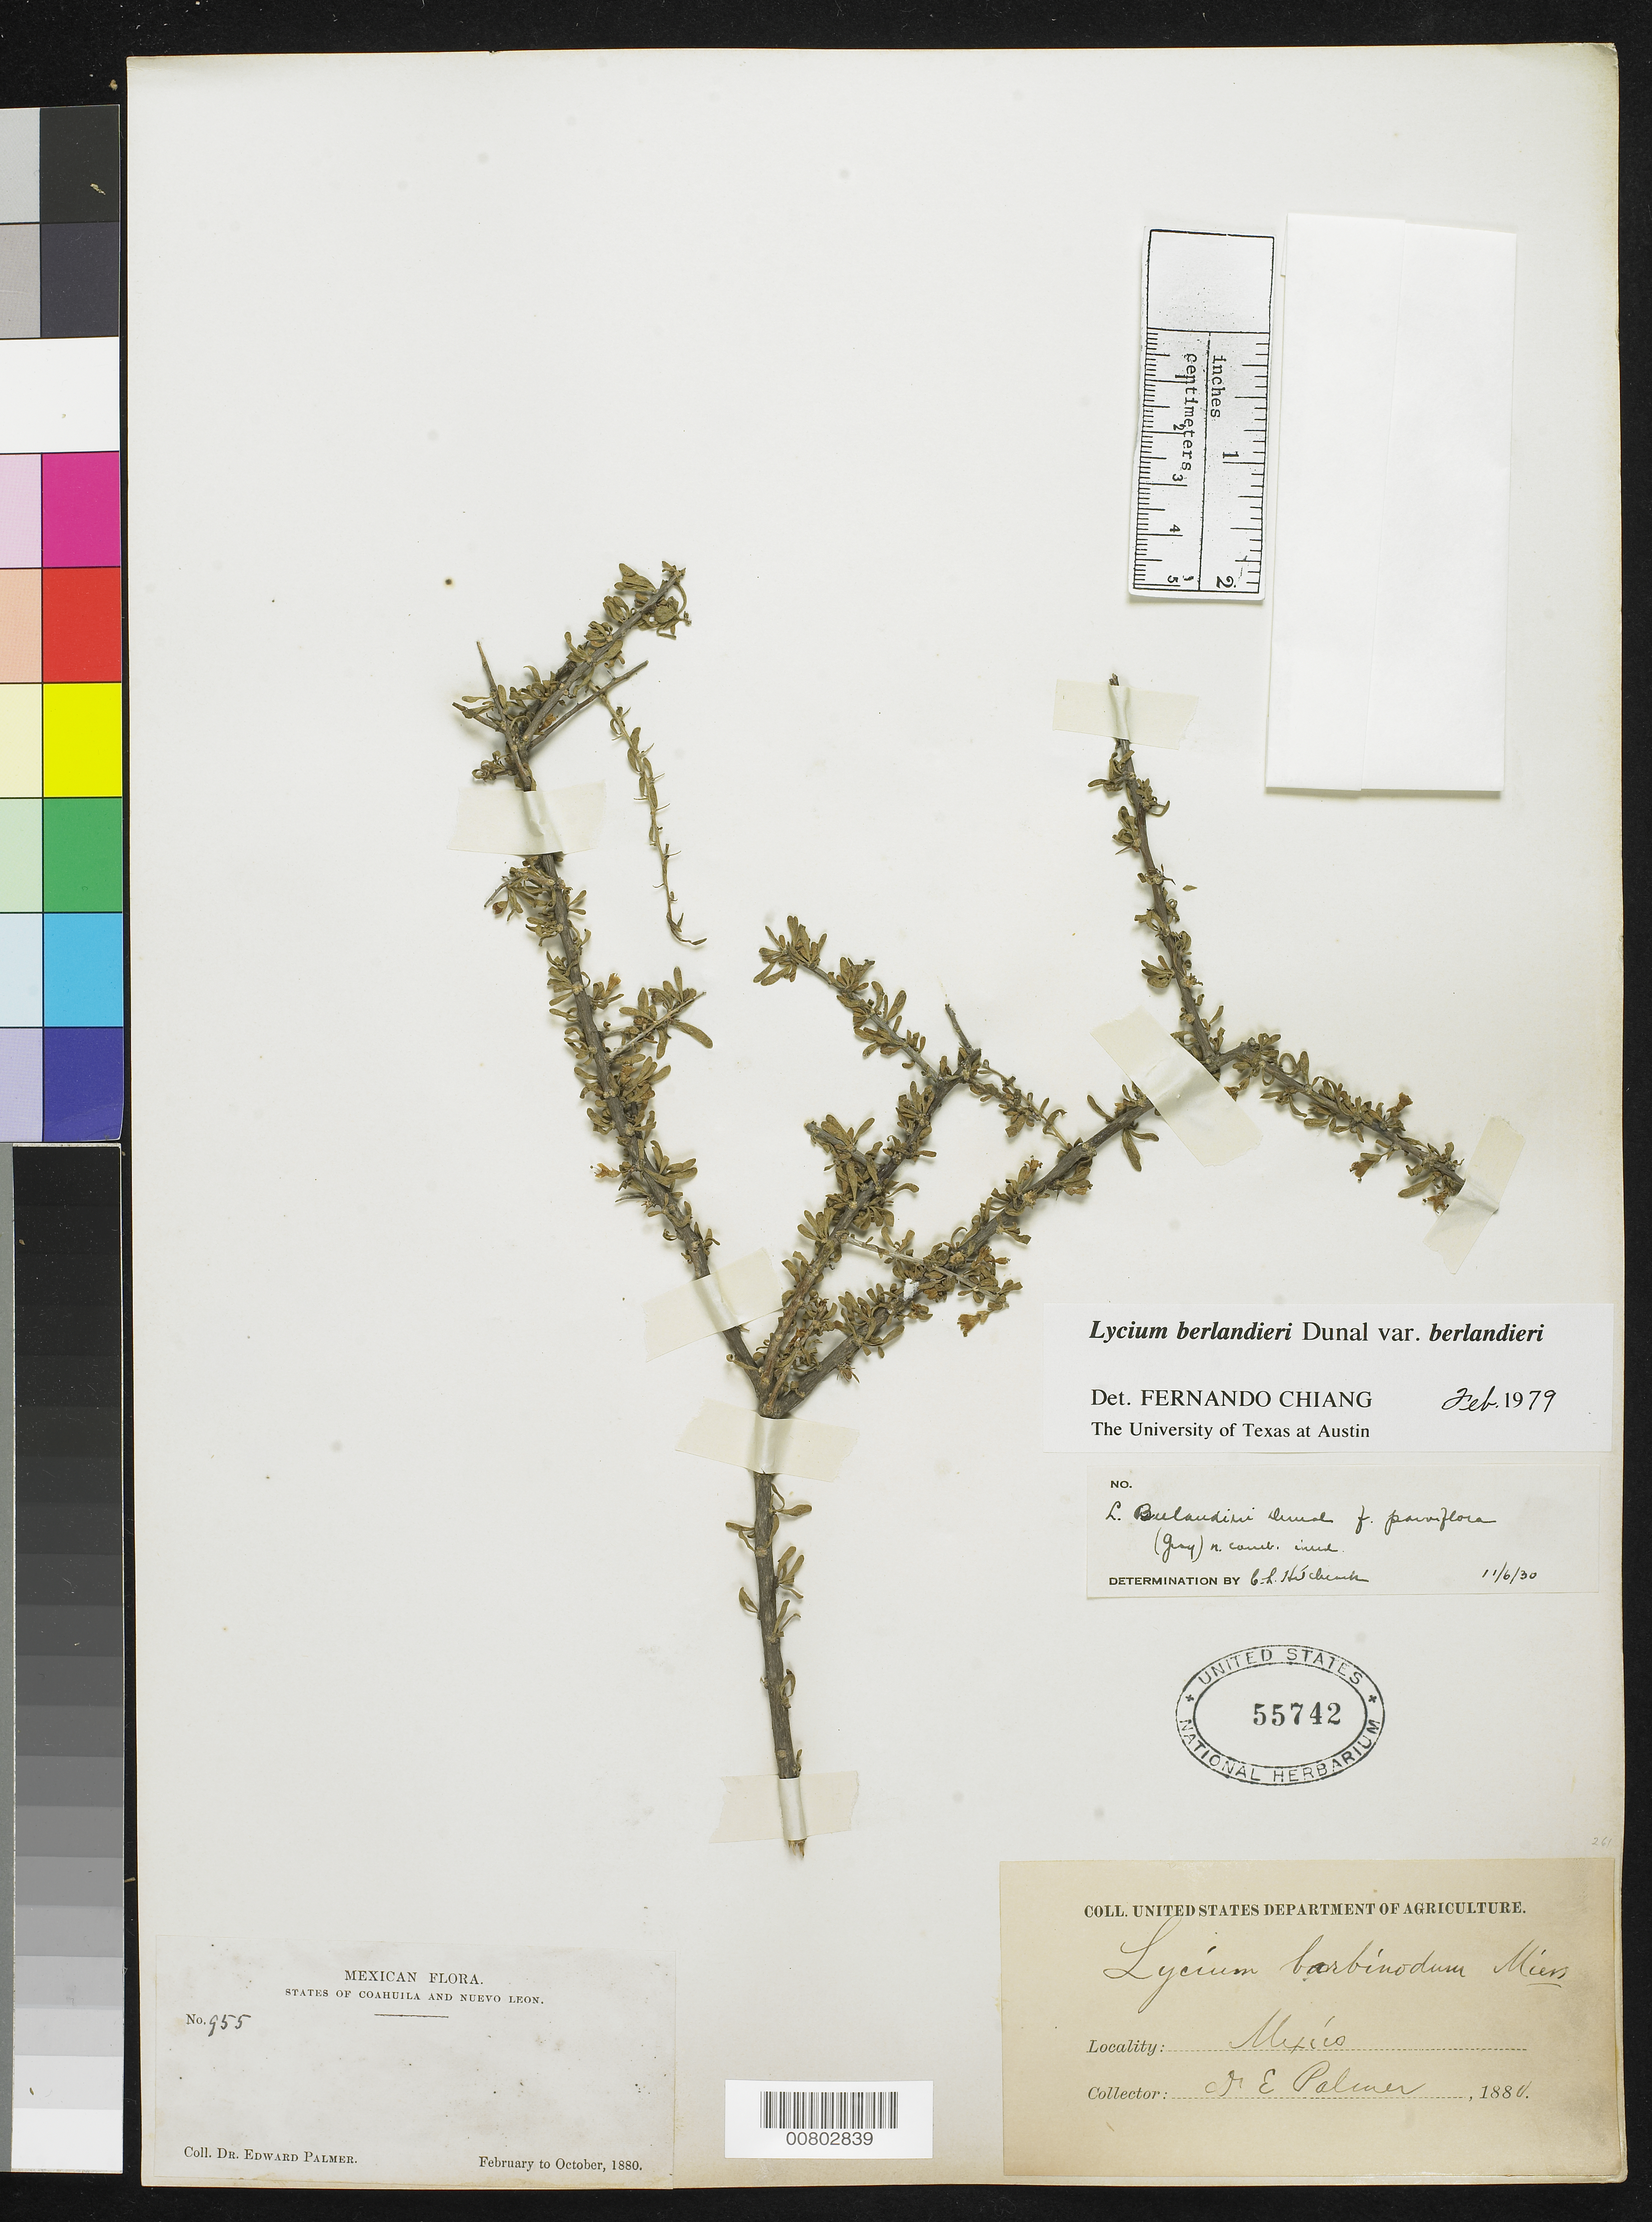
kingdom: Plantae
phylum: Tracheophyta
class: Magnoliopsida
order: Solanales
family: Solanaceae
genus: Lycium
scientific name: Lycium berlandieri var. berlandieri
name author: Dunal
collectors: E. Palmer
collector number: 955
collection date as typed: Feb 1880 to -- Oct 1880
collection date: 1880-02/1880-10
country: Mexico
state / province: Coahuila / Nuevo León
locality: States of Coahuila and Nuevo León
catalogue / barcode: US 55742